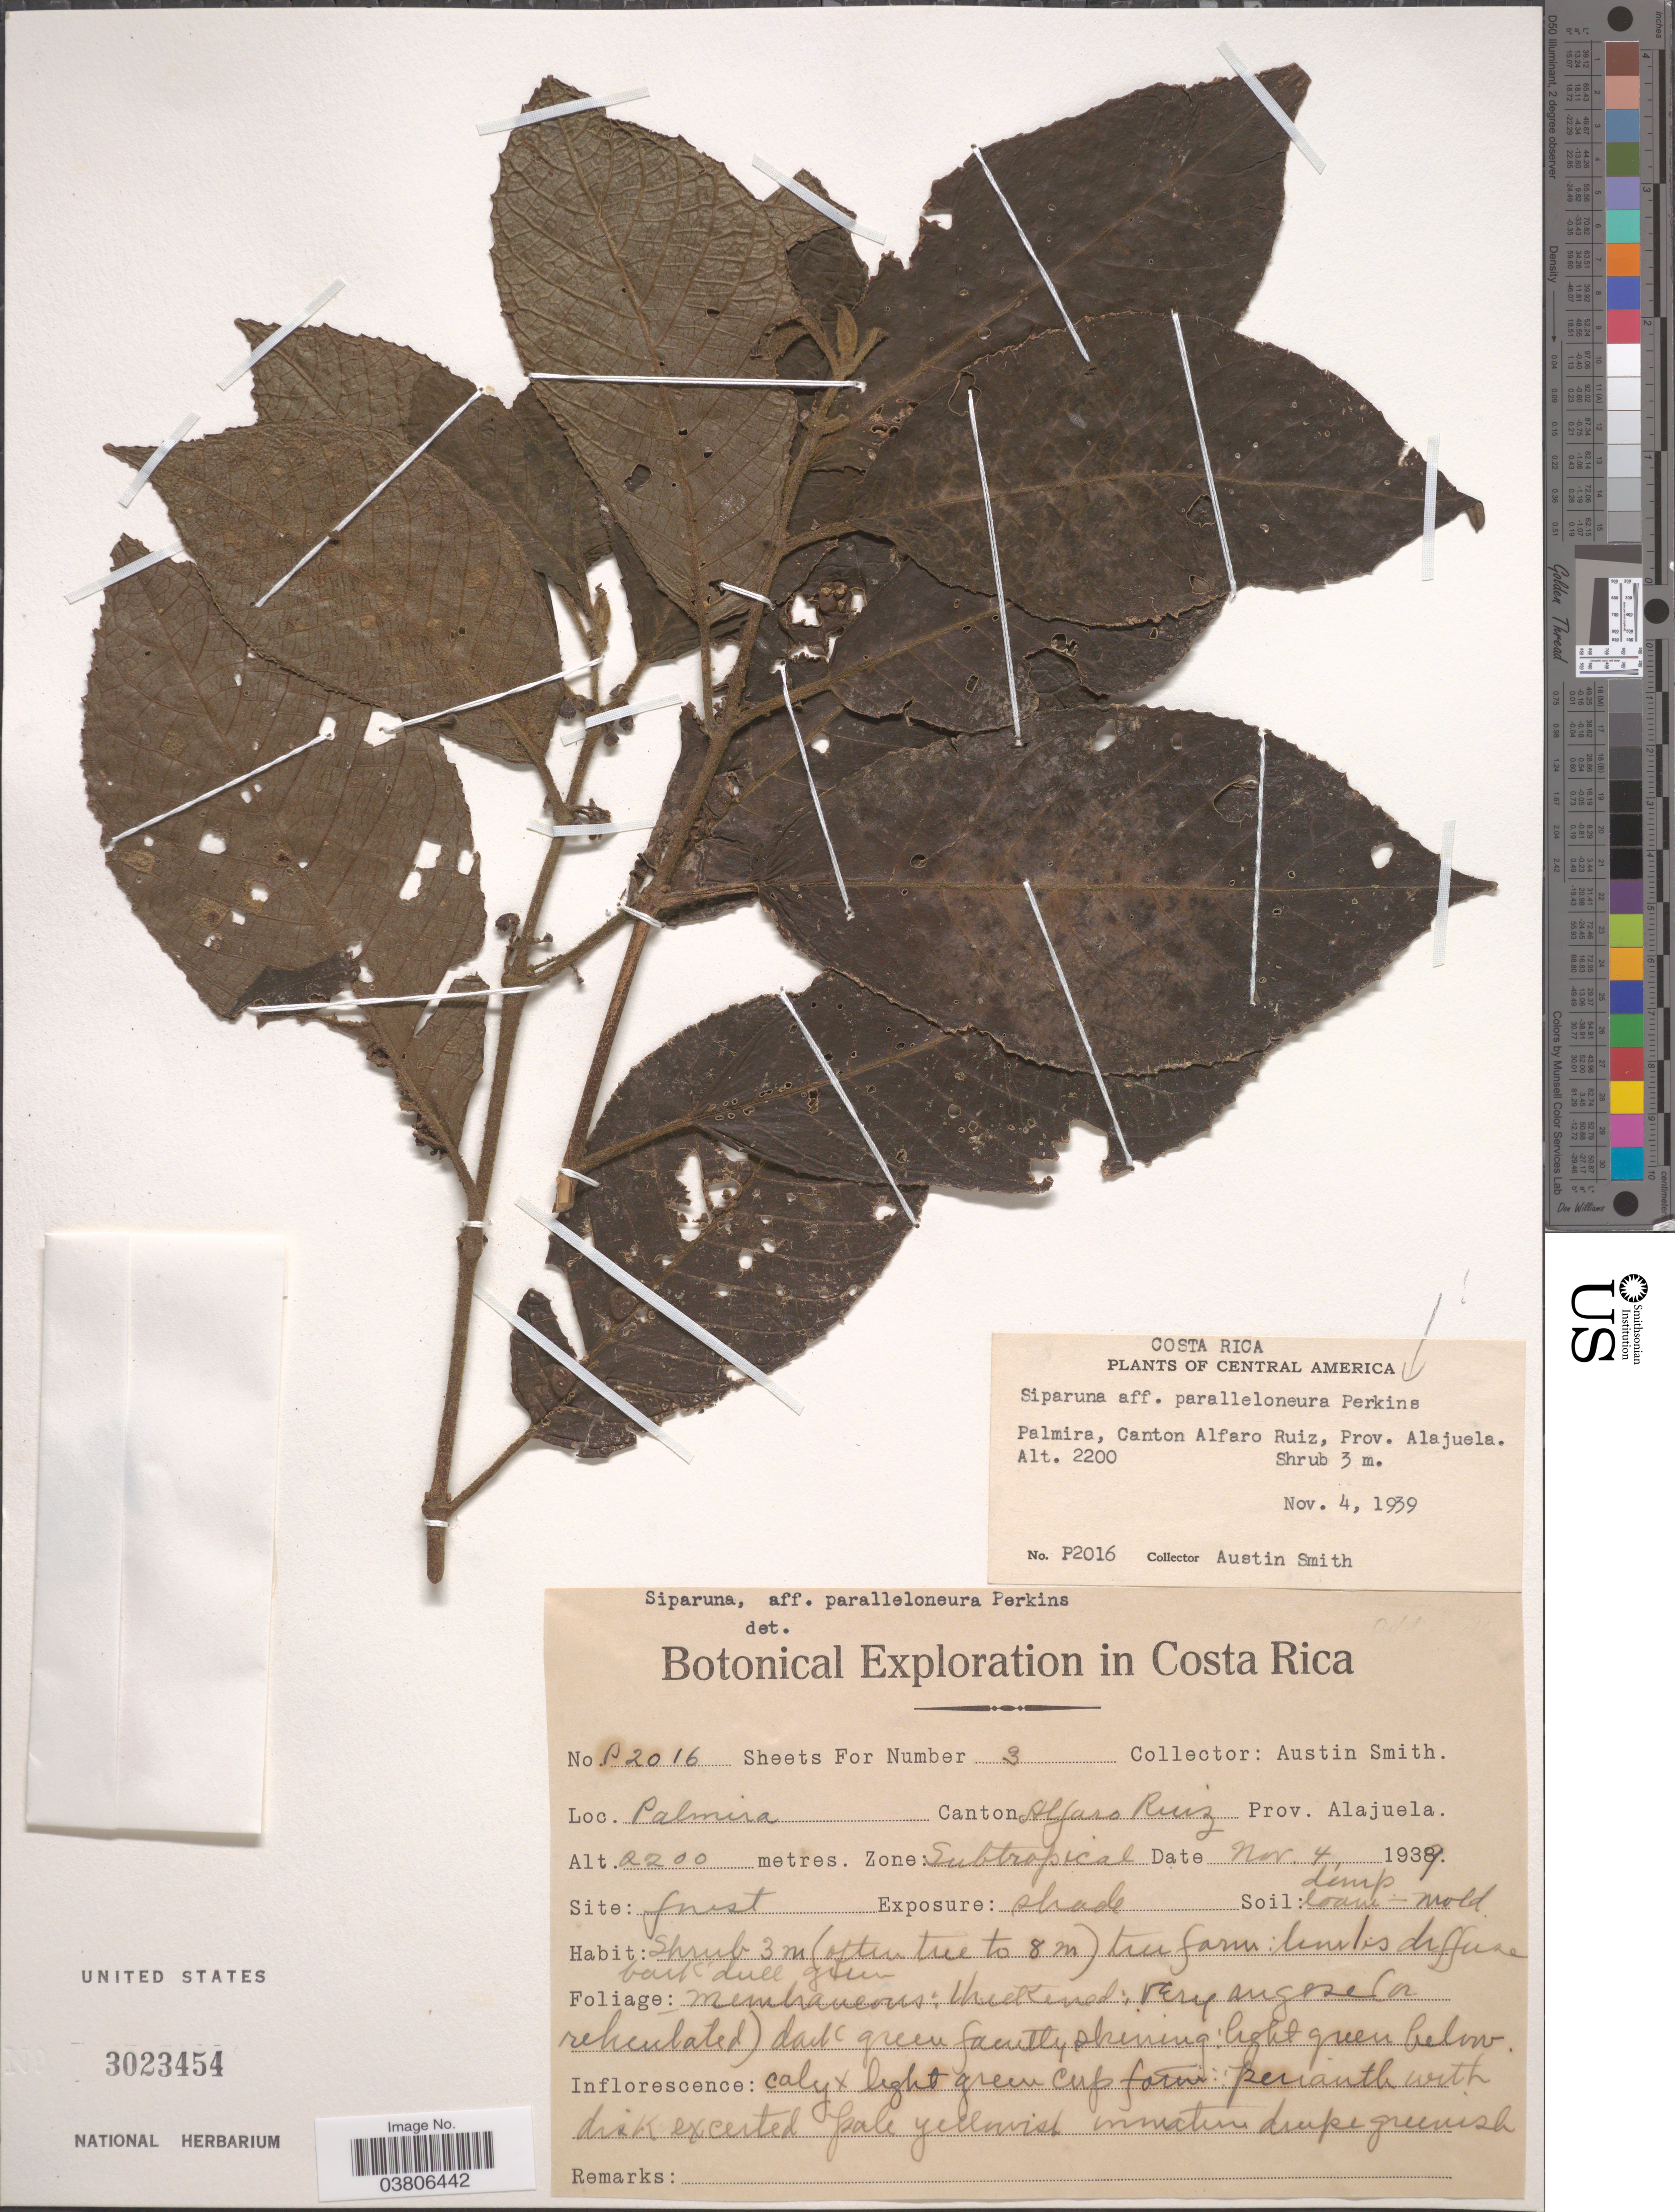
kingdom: Plantae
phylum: Tracheophyta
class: Magnoliopsida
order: Laurales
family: Siparunaceae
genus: Siparuna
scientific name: Siparuna paralleloneura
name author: Perkins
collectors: Aust P. Smith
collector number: P2016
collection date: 1939-11-04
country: Costa Rica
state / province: Alajuela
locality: Palmira, Canton Alfaro Ruiz. Zone: Subtropical.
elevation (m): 2200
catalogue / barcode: US 3023454